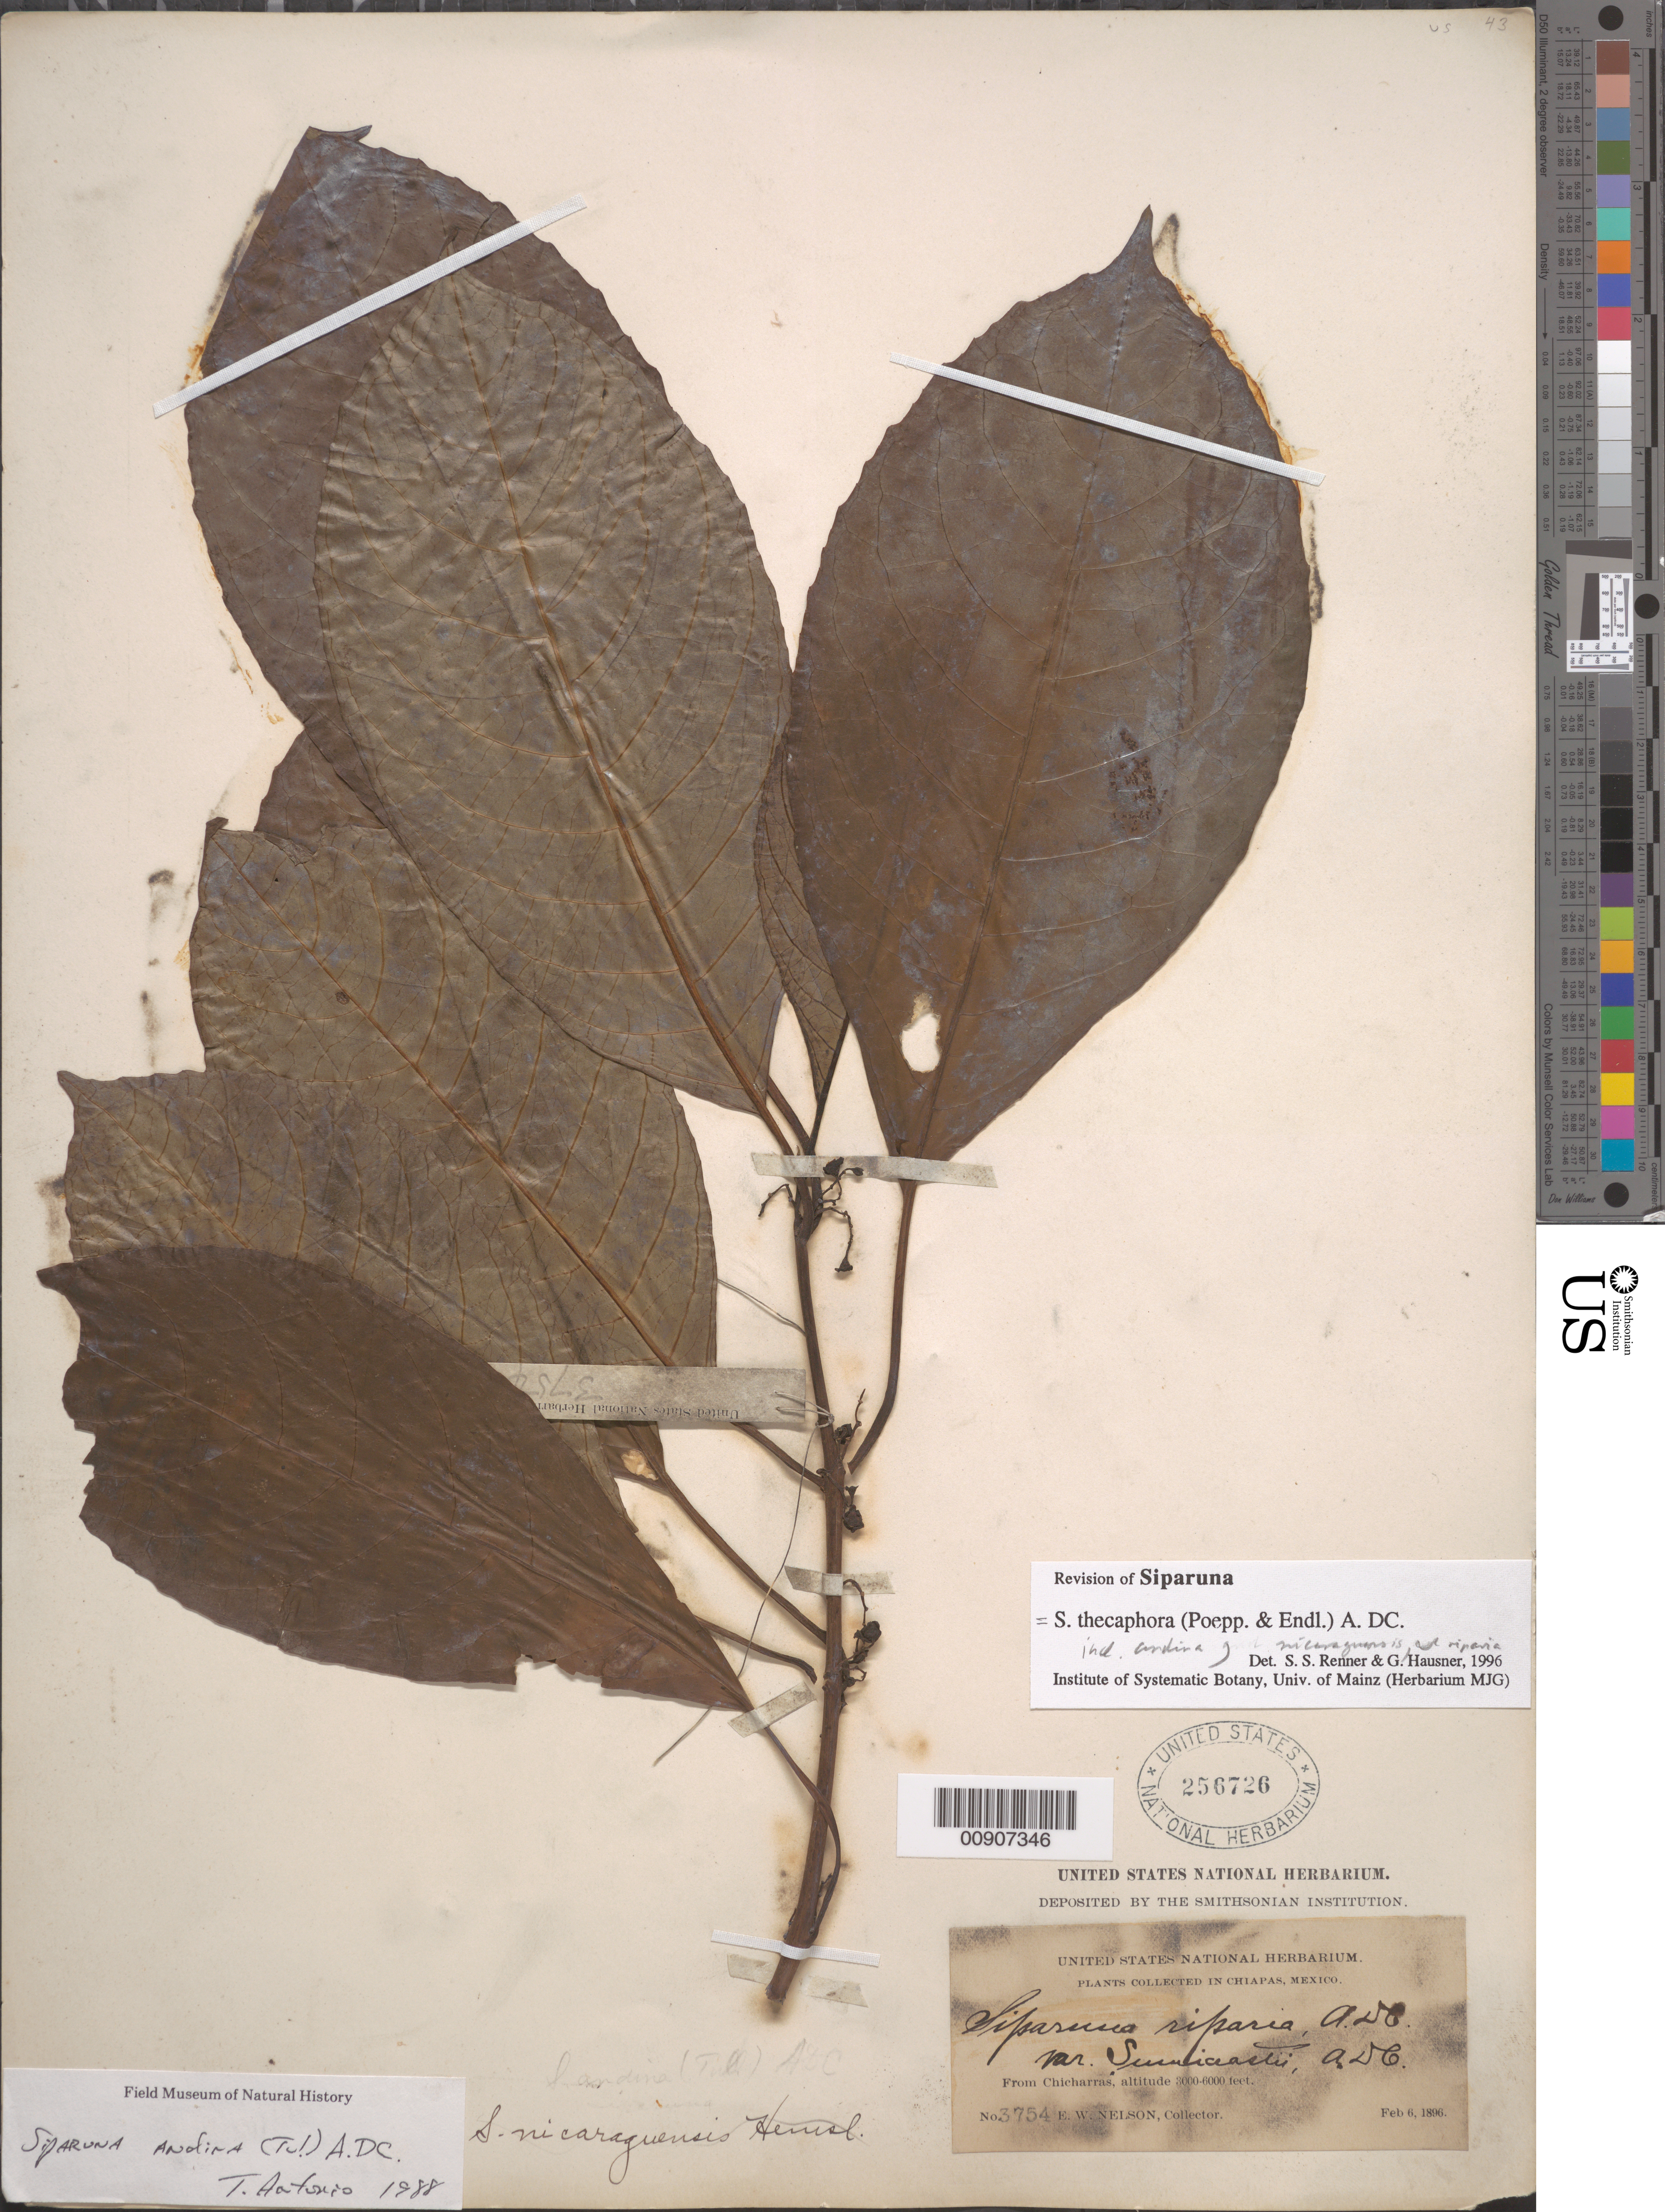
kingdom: Plantae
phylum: Tracheophyta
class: Magnoliopsida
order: Laurales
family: Siparunaceae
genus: Siparuna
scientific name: Siparuna thecaphora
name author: (Poepp. & Endl.) A. DC.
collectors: E. W. Nelson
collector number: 3754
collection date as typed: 06 Feb 1896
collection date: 1896-02-06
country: Mexico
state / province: Chiapas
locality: Chicharras, Chiapas.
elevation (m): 914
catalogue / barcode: US 256726